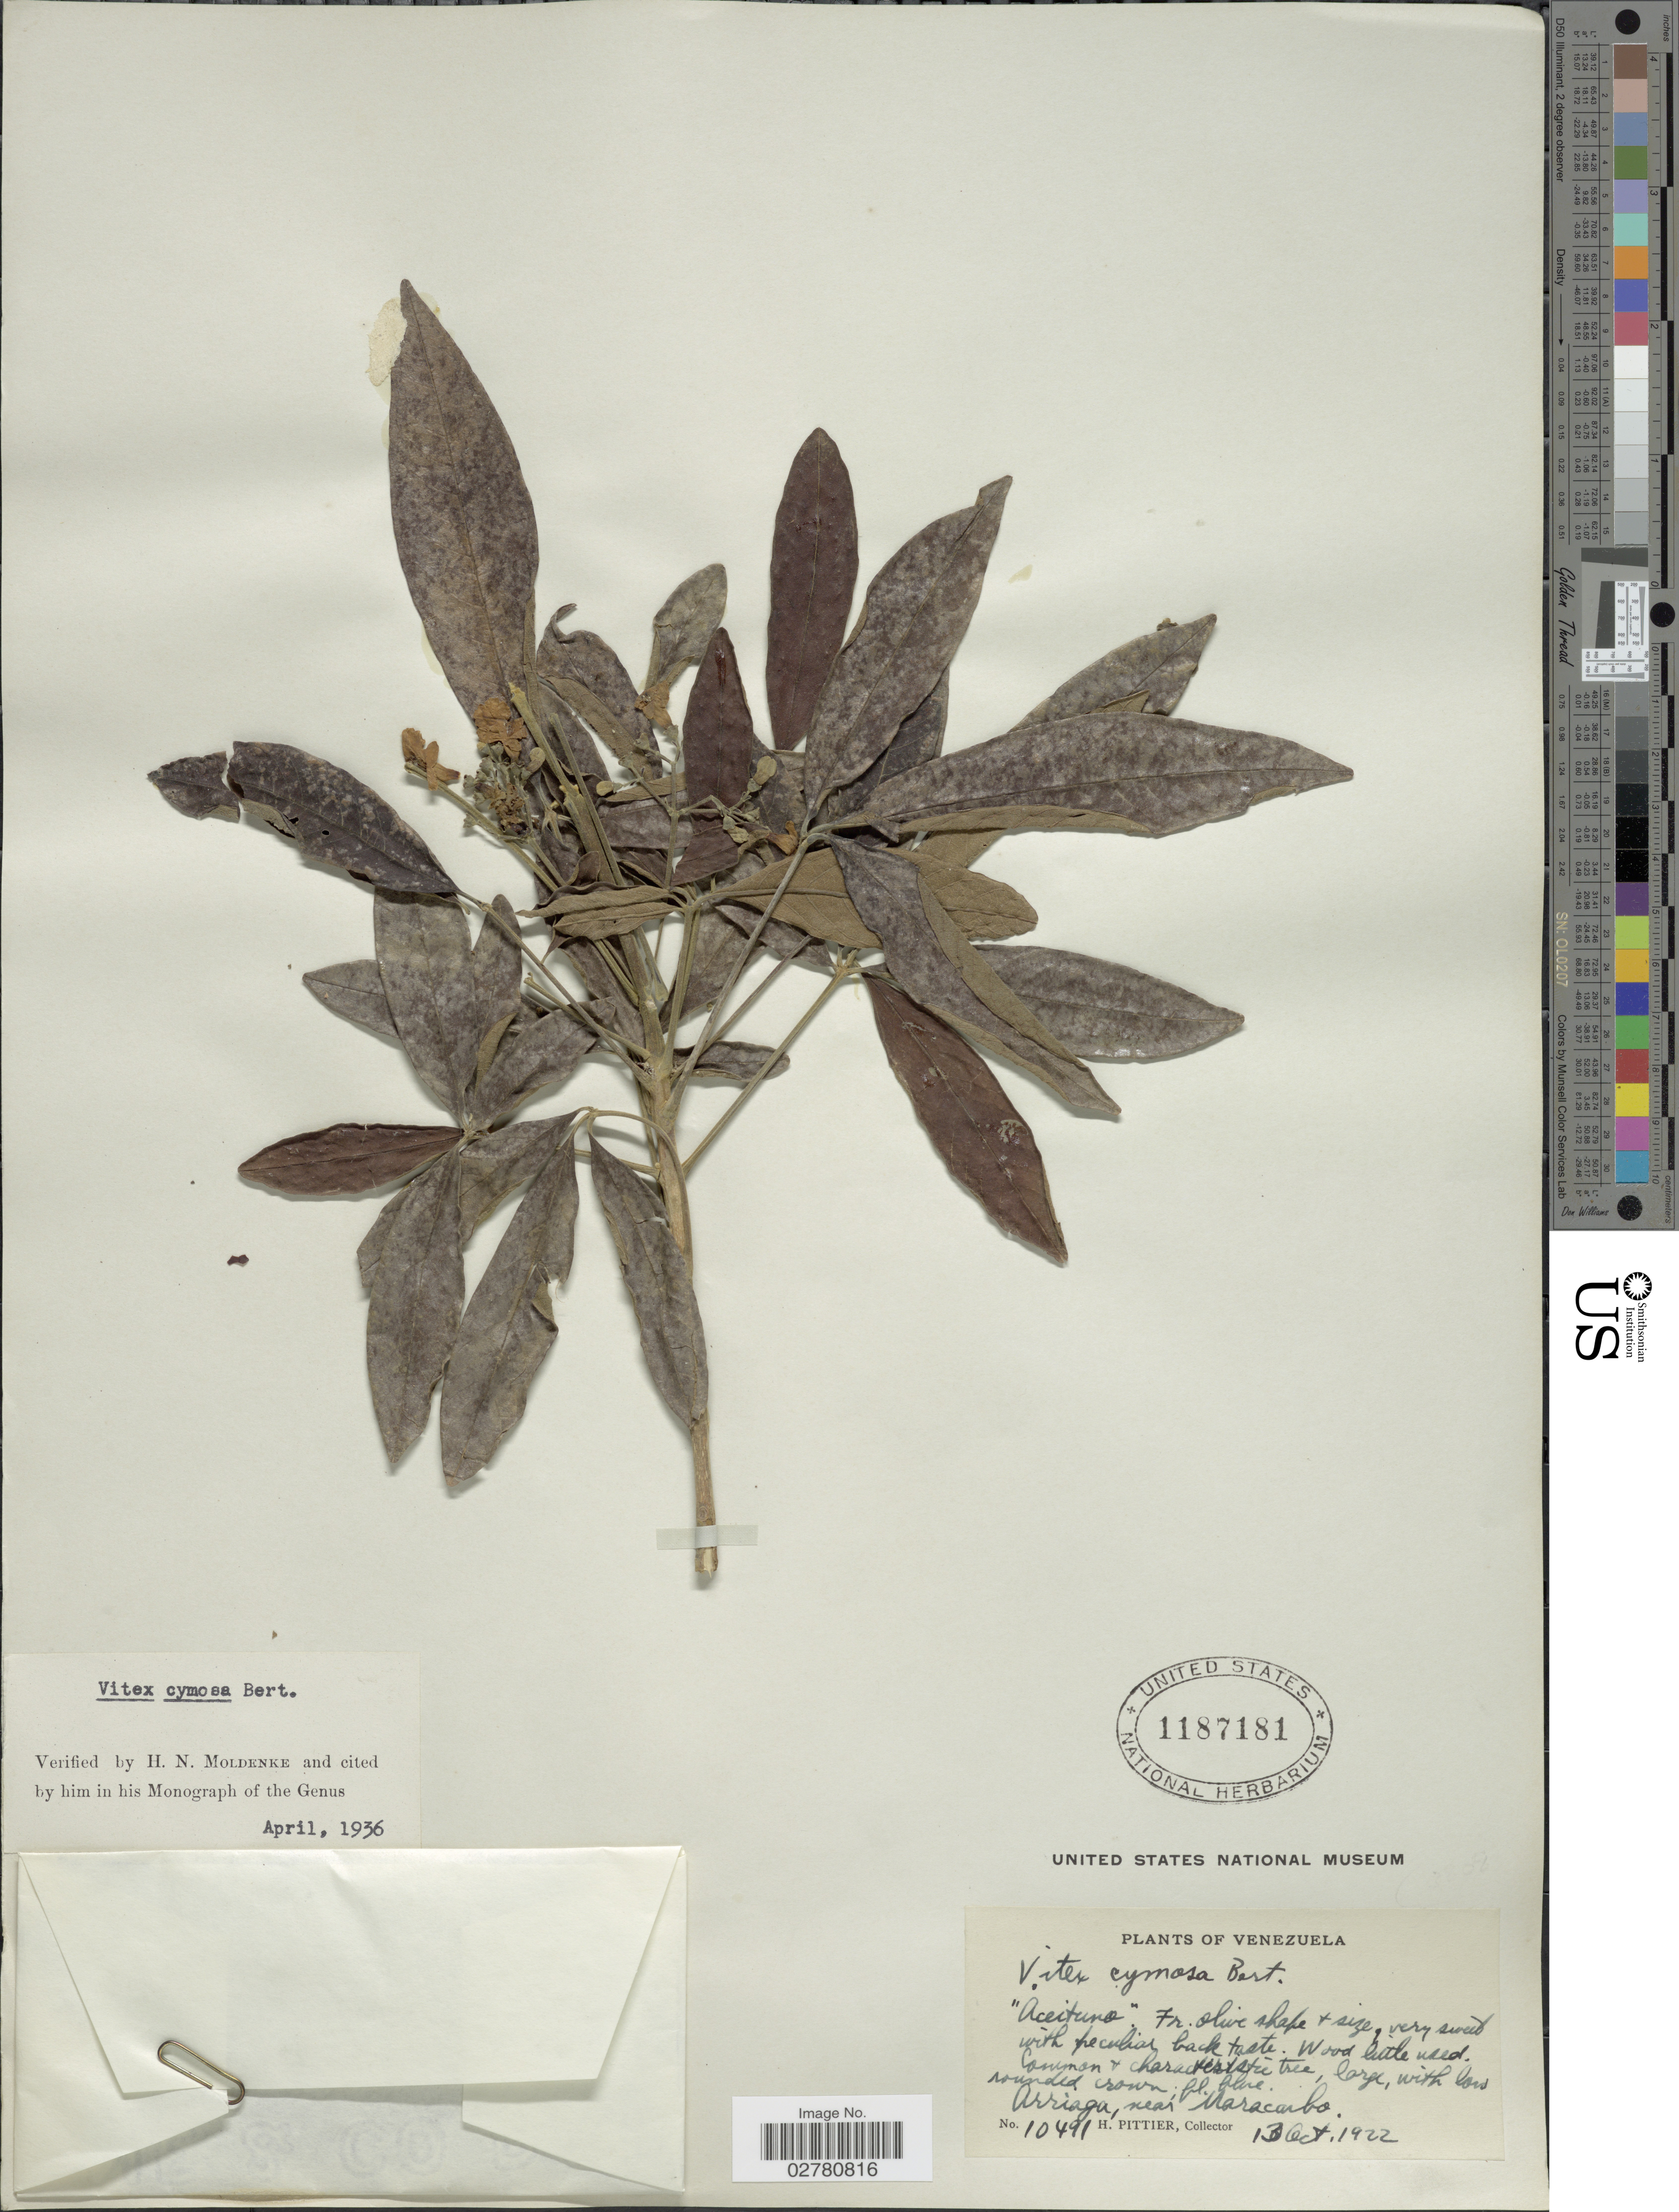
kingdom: Plantae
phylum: Tracheophyta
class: Magnoliopsida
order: Lamiales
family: Lamiaceae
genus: Vitex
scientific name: Vitex cymosa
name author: Bertero ex Spreng.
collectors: H. F. Pittier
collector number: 10491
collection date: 1922-10-13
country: Venezuela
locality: Arriaga, near Maracaibo.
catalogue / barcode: US 1187181